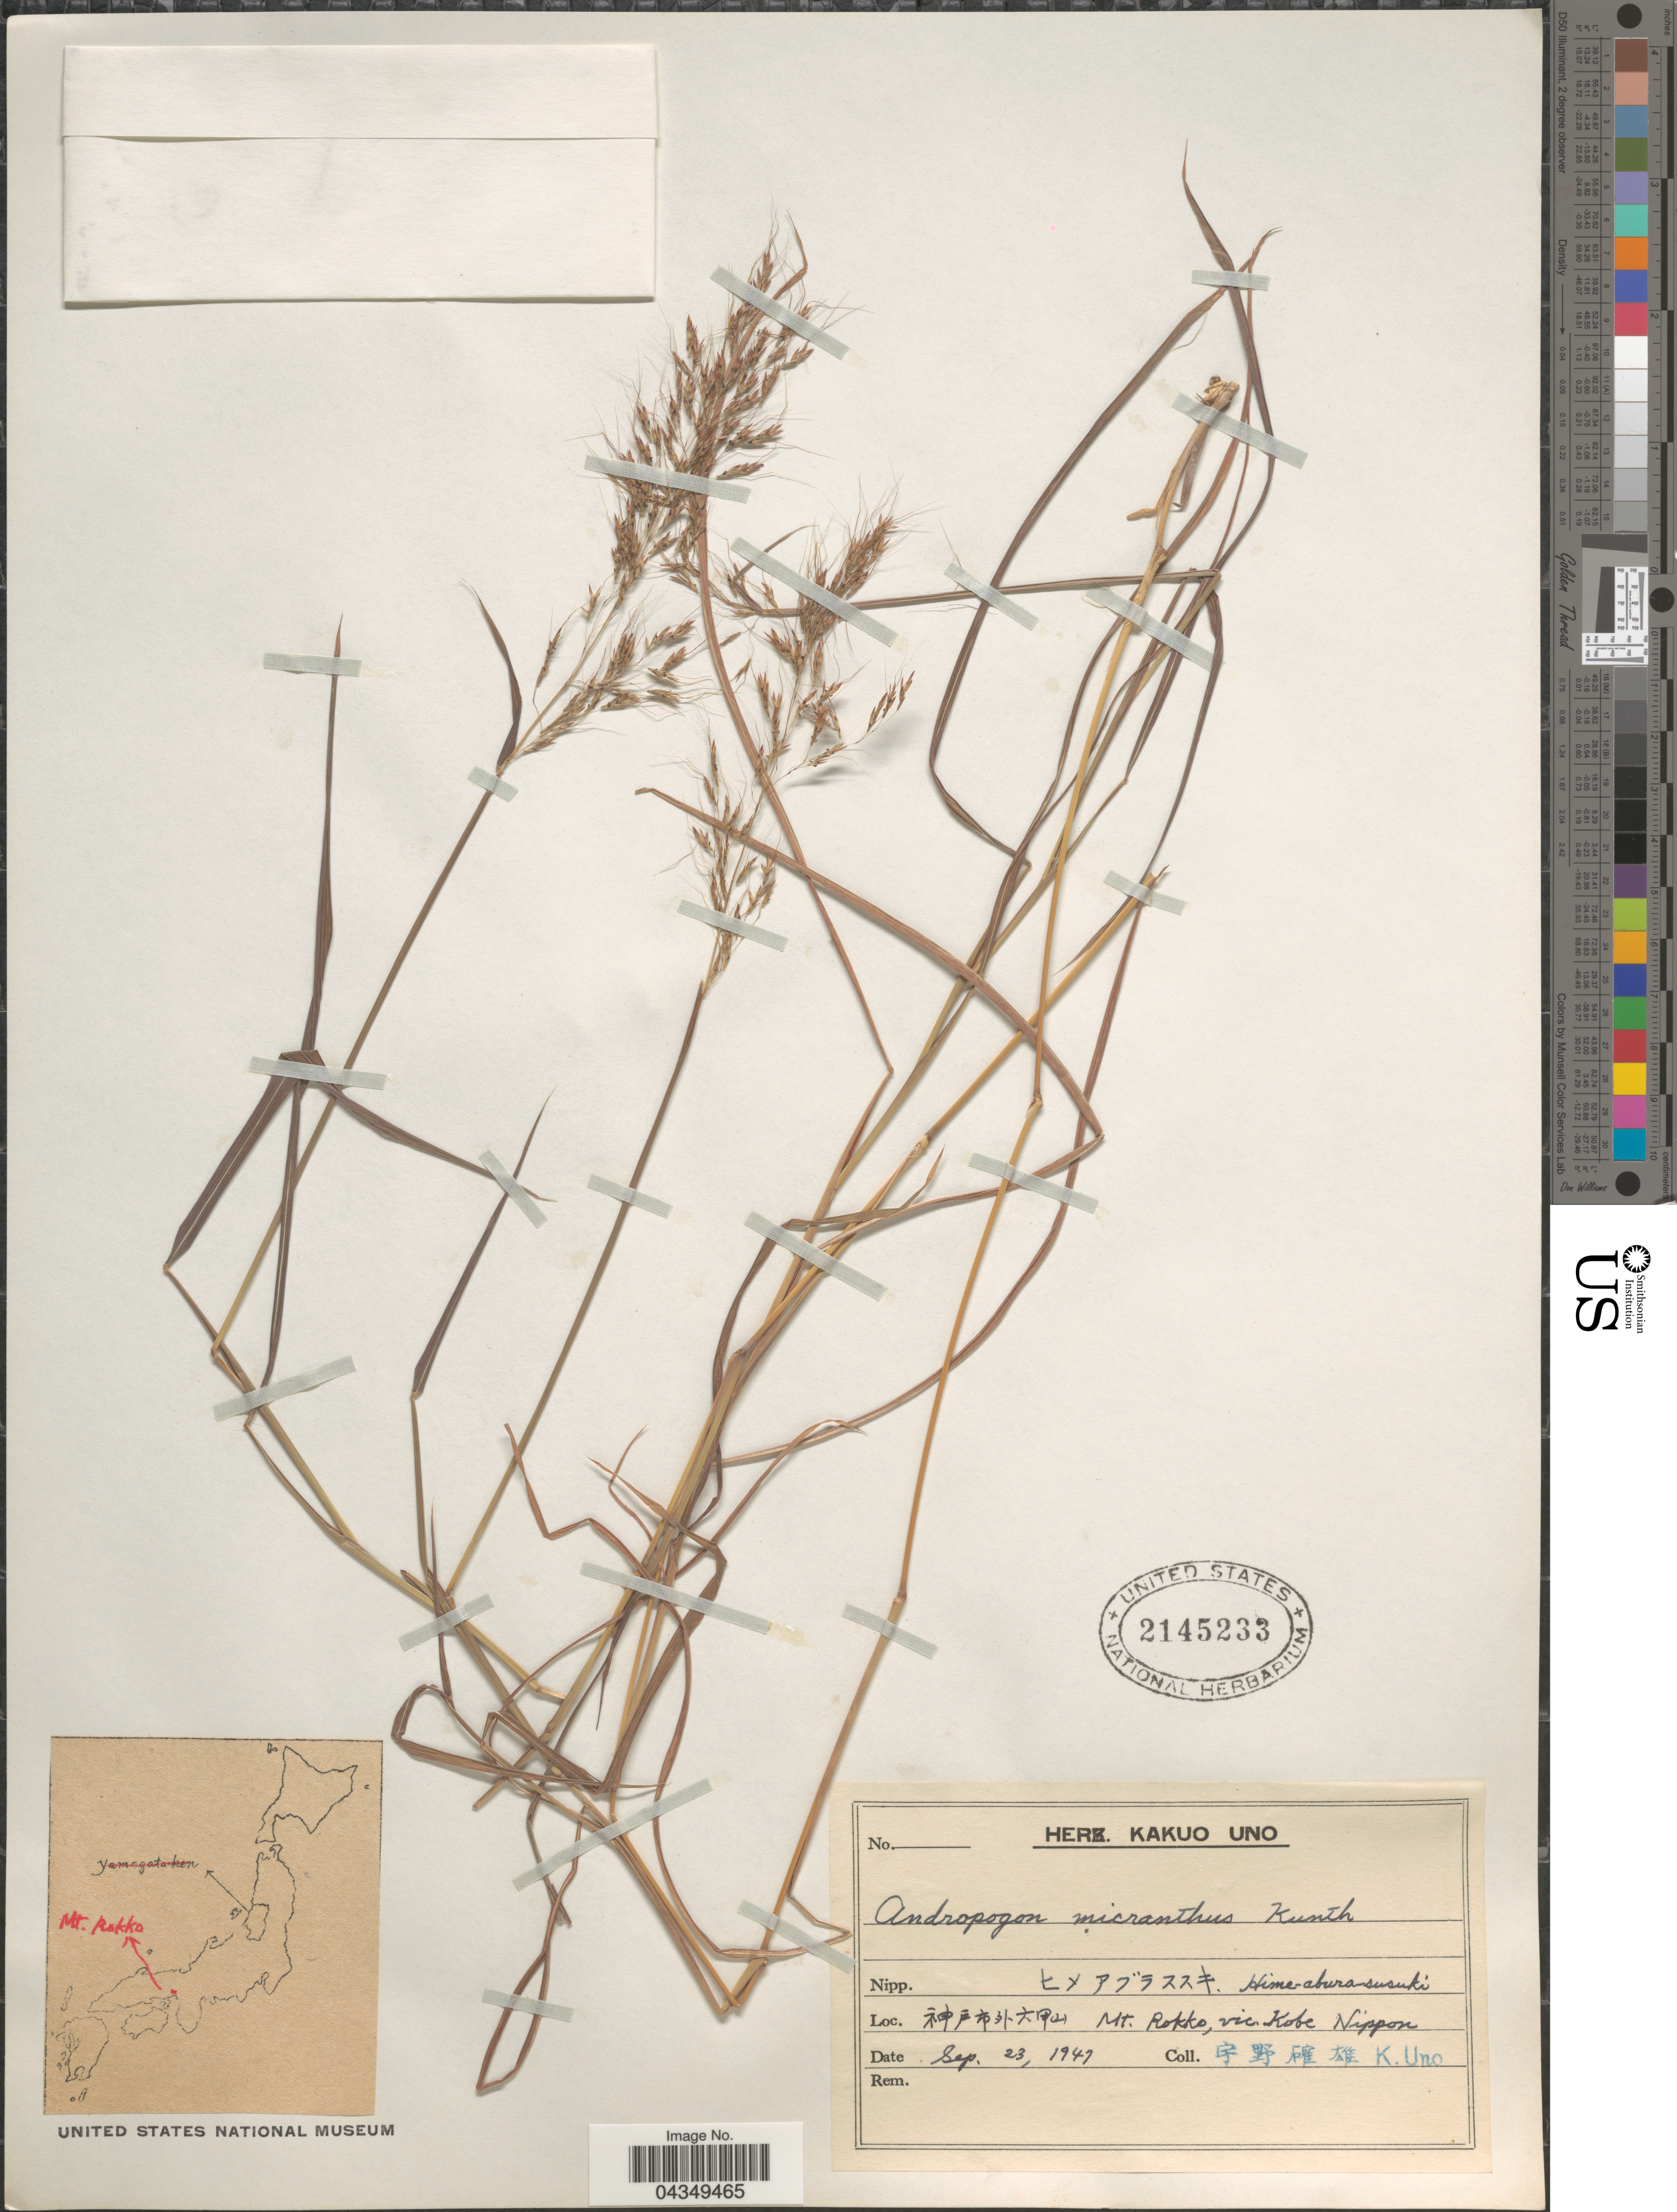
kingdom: Plantae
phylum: Tracheophyta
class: Liliopsida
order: Poales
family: Poaceae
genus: Capillipedium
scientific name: Capillipedium parviflorum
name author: (R. Br.) Stapf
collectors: K. Uno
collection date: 1947-09-23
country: Japan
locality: X. Mt. Rokko, vic. Kobe, Nippon.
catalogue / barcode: US 2145233